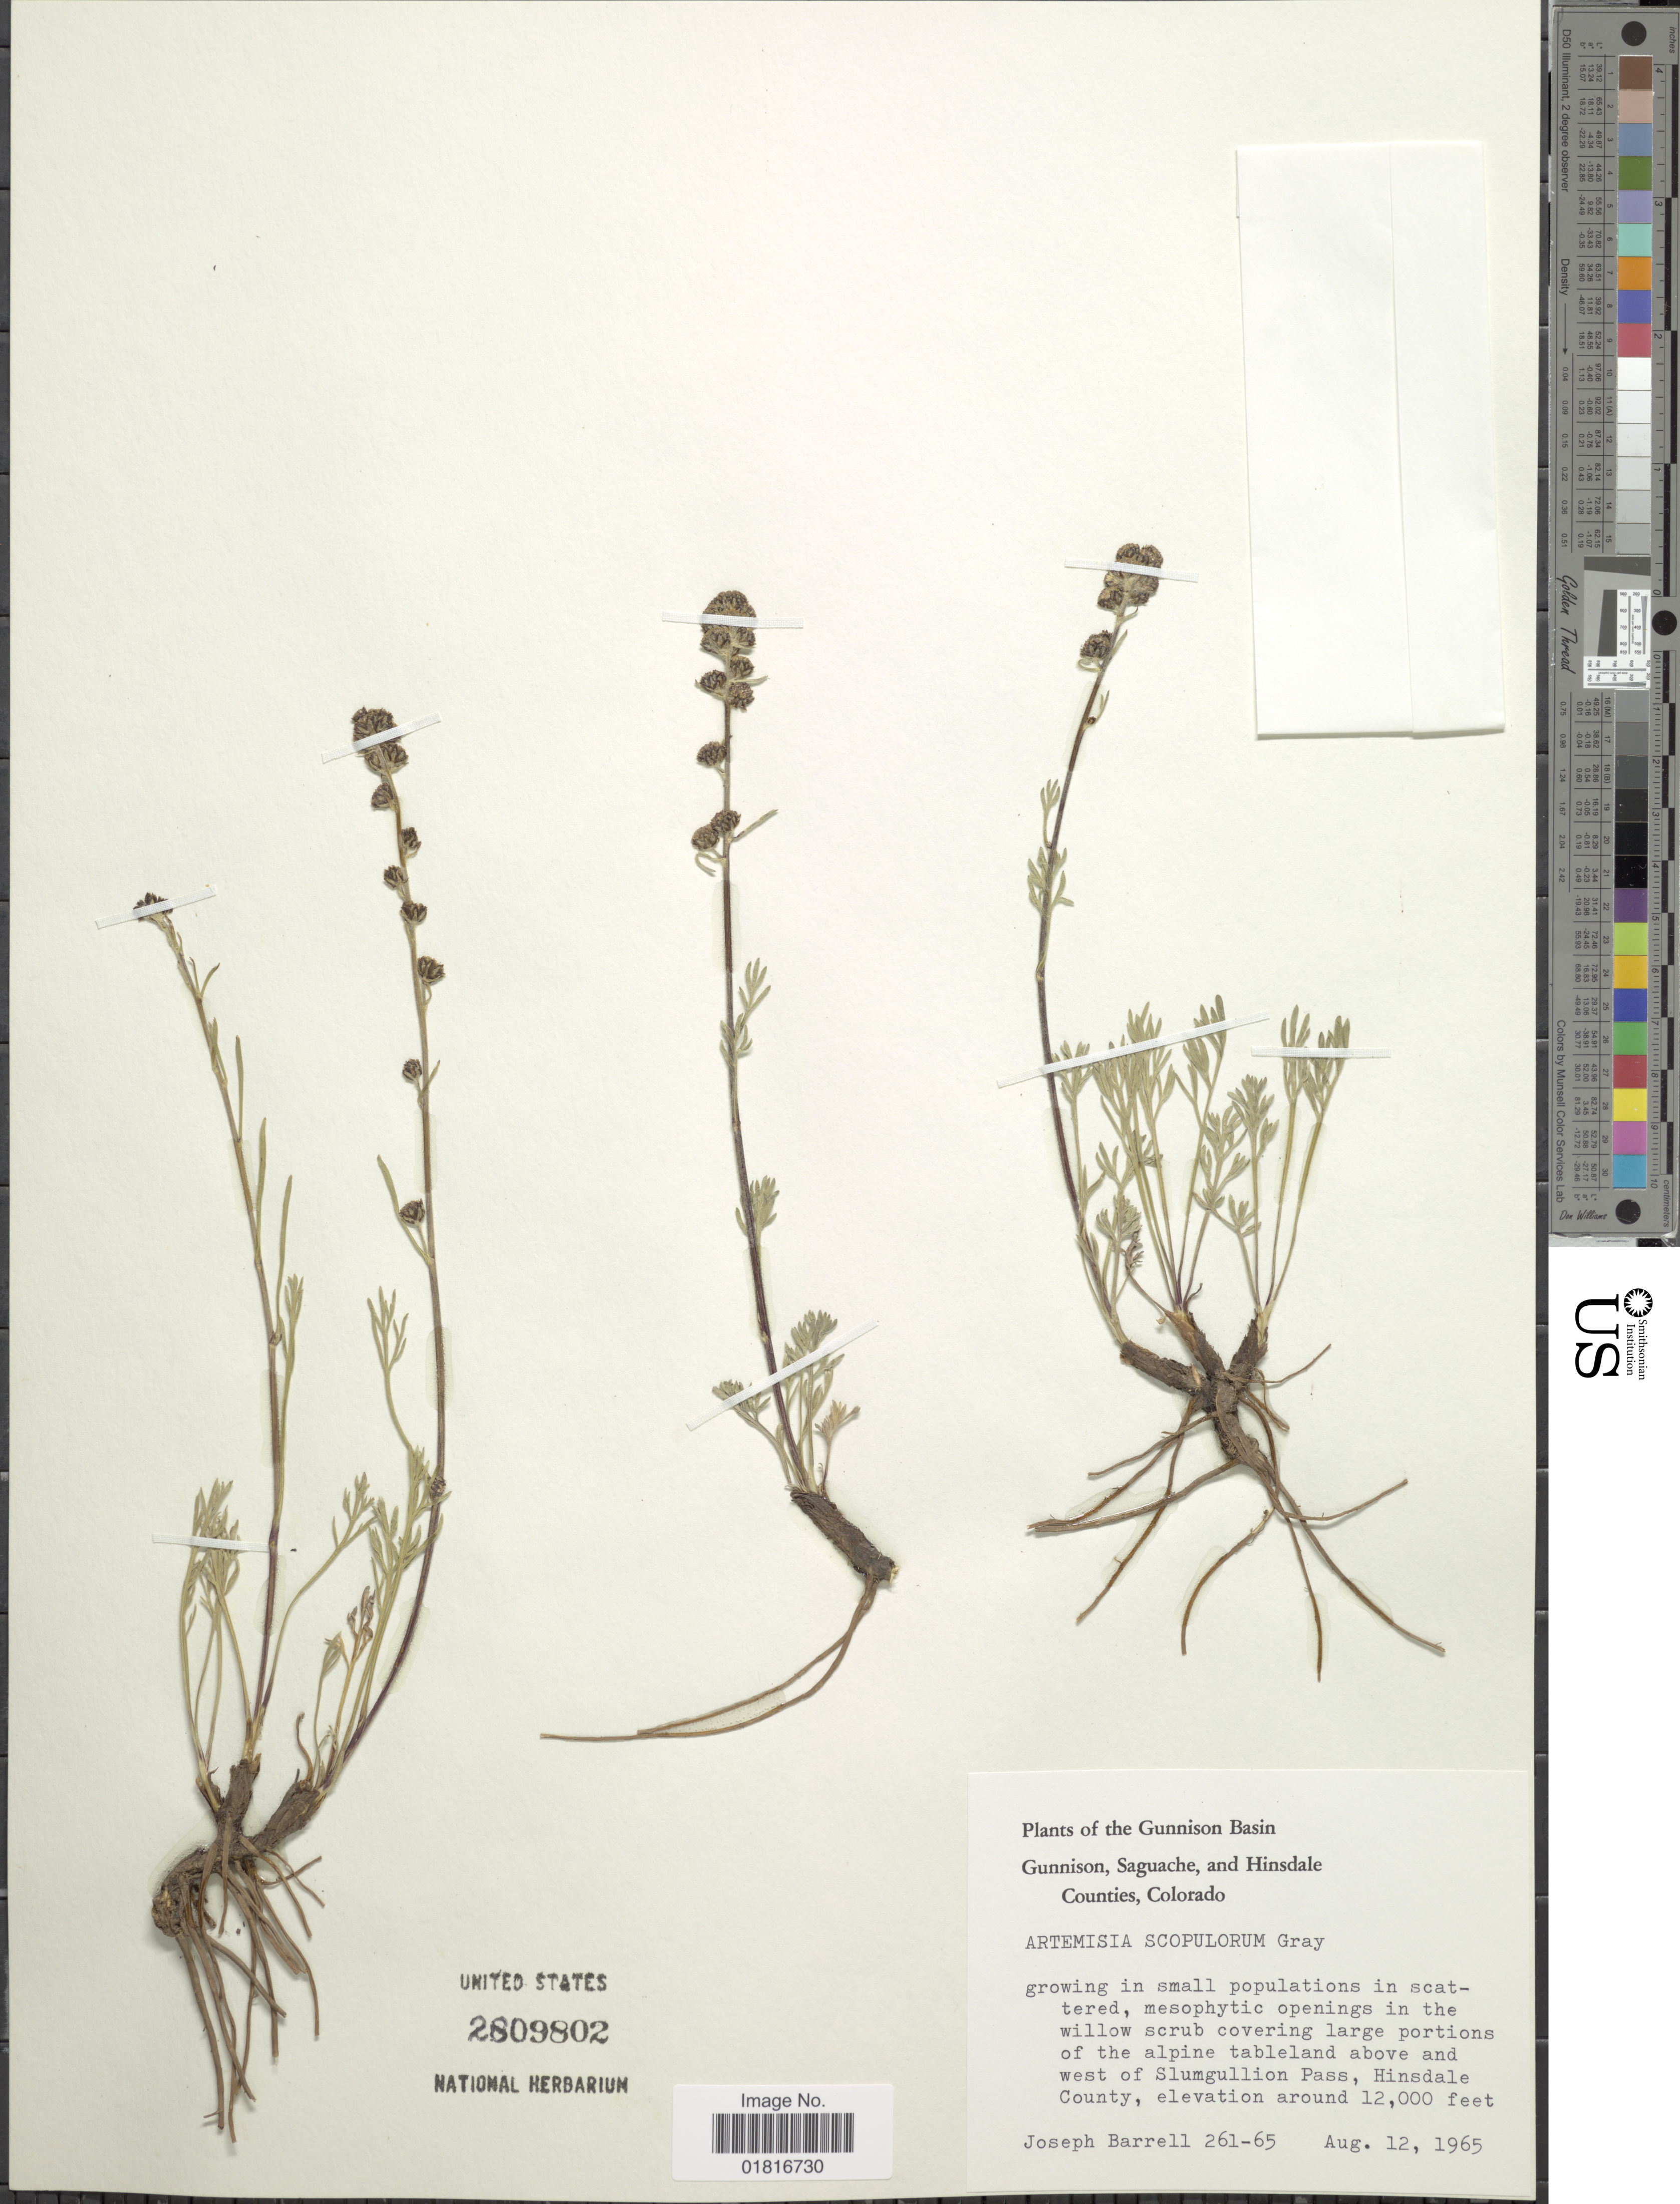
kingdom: Plantae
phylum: Tracheophyta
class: Magnoliopsida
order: Asterales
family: Asteraceae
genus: Artemisia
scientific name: Artemisia scopulorum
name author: A. Gray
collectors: J. Barrell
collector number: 261-65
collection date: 1965-08-12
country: United States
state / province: Colorado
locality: The Gunnison Basin Gunnison, Saguache, and Hinsdale Counties, mesophytic openings in the willow scrub covering large portions of the alpine tableland above and west of Slumgullion Pass, Hinsdale County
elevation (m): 3658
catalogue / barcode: US 2809802